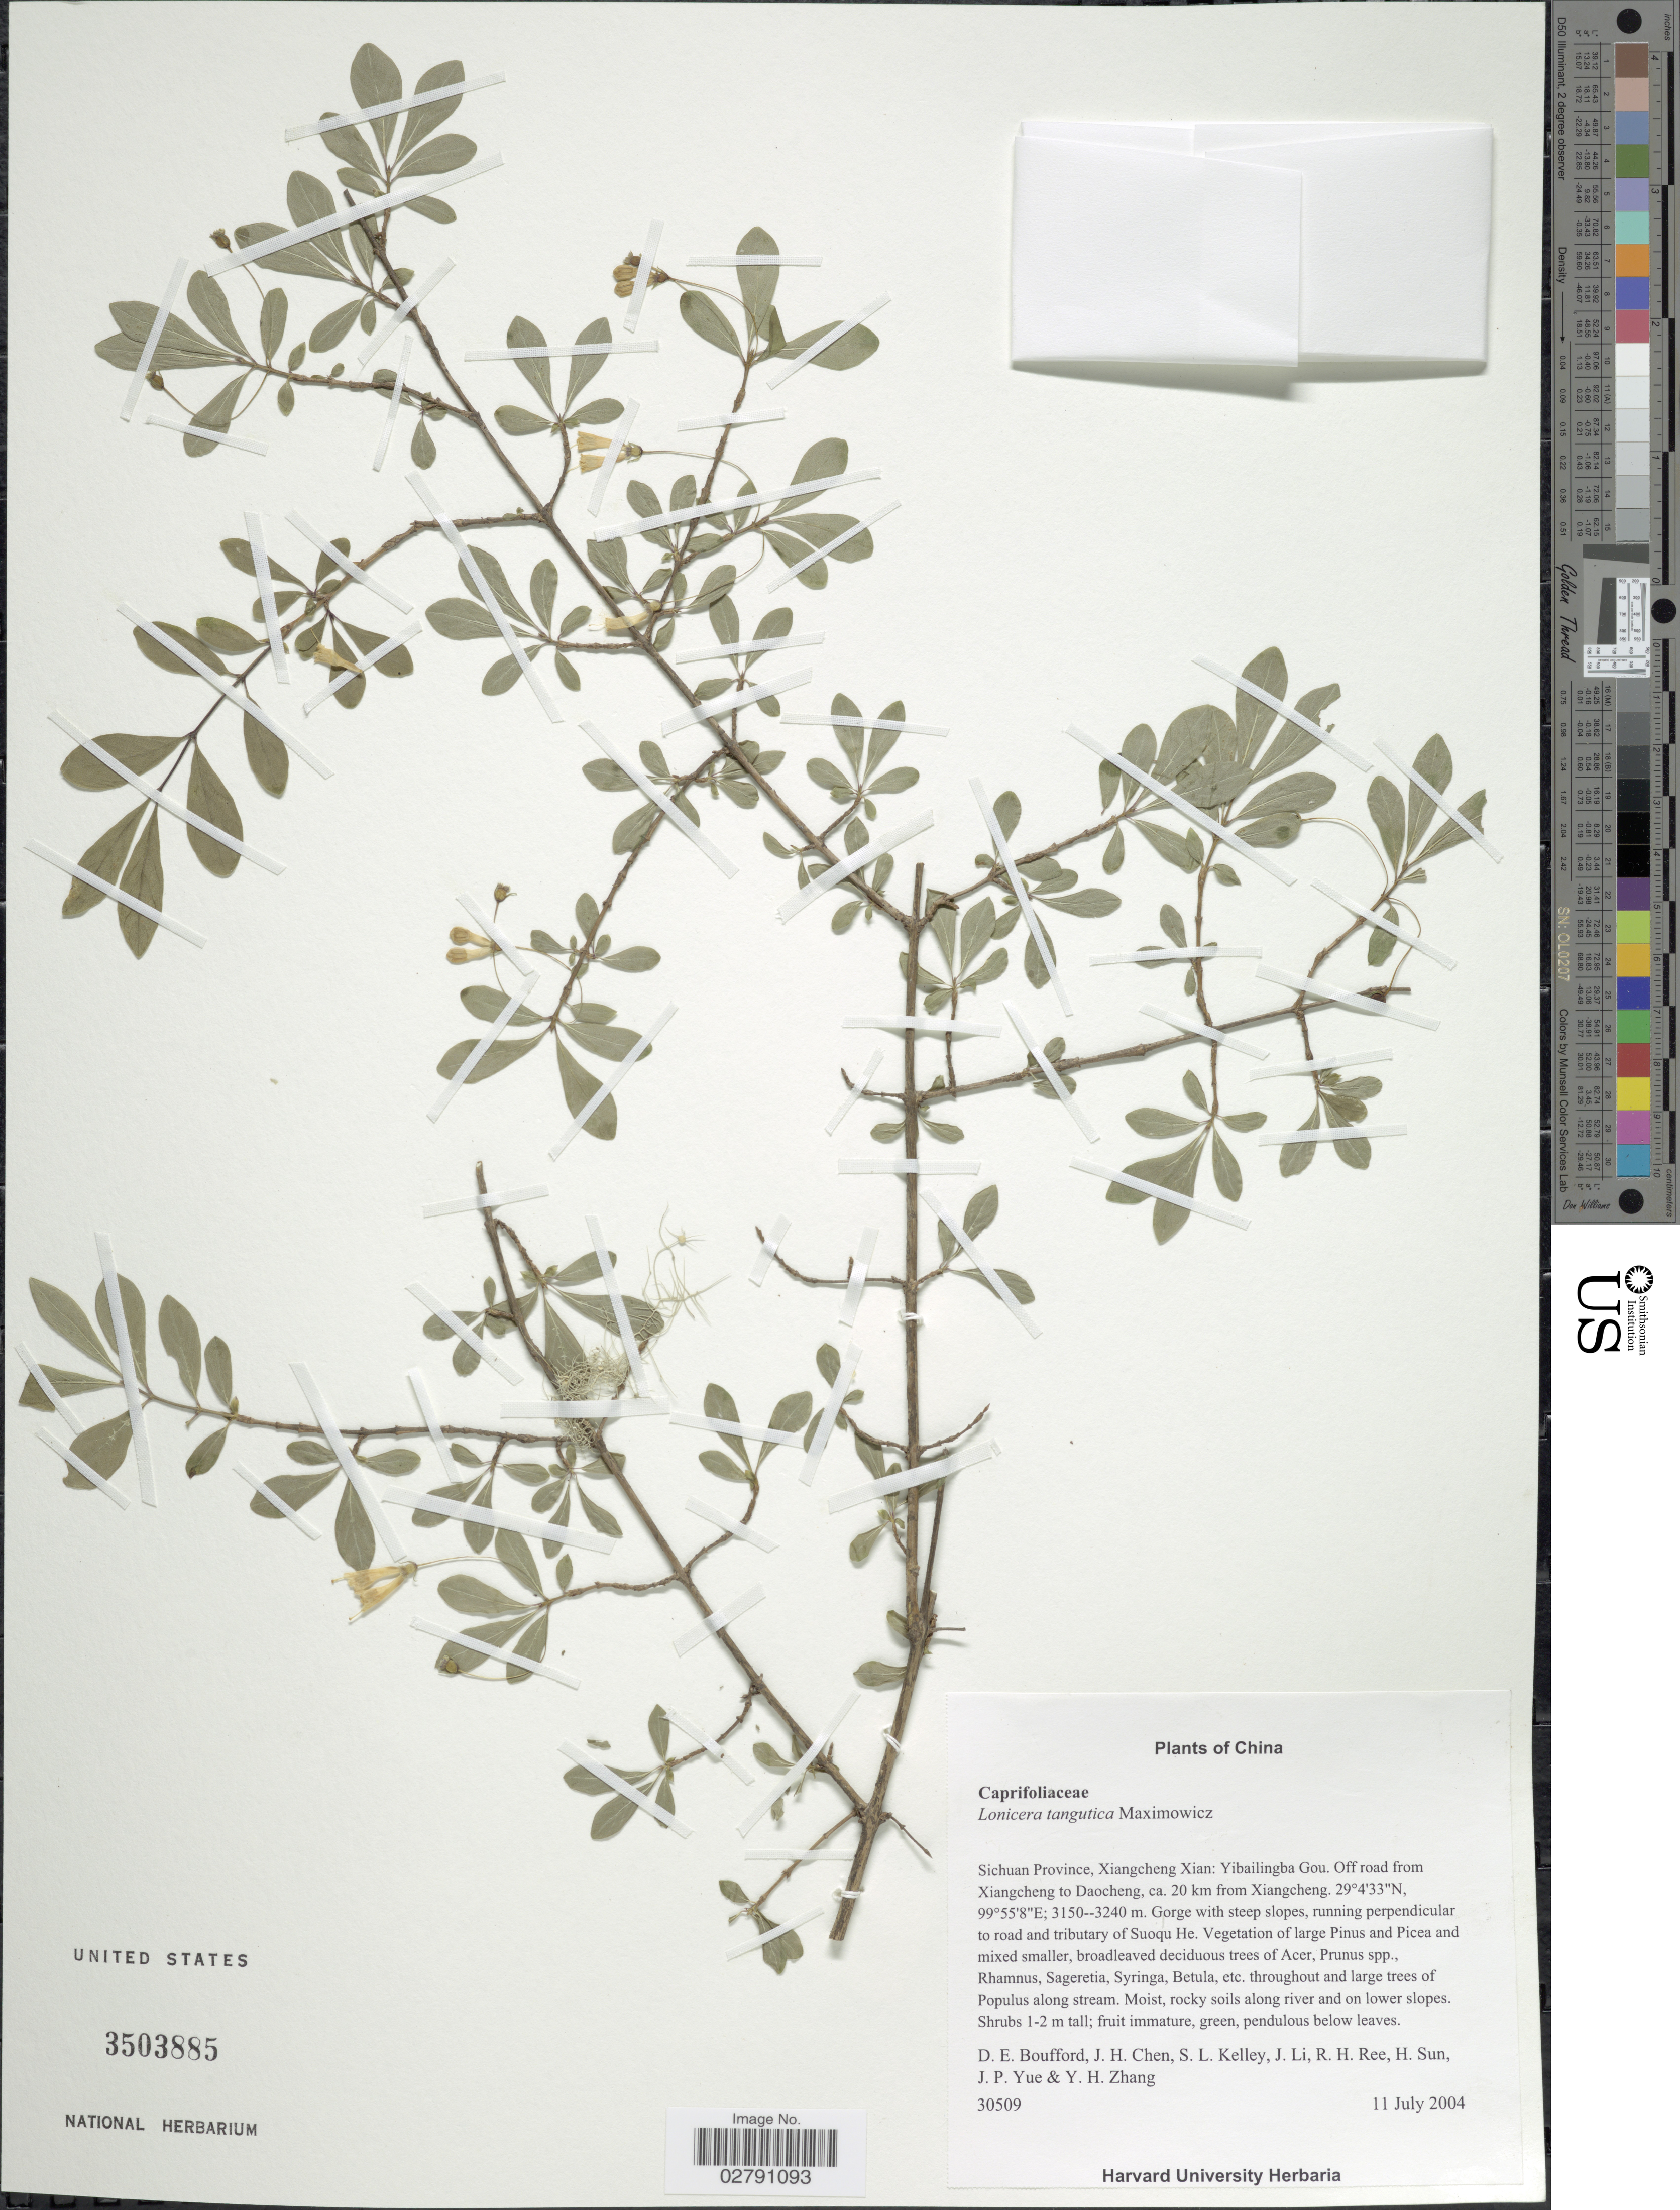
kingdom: Plantae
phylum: Tracheophyta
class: Magnoliopsida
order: Dipsacales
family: Caprifoliaceae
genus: Lonicera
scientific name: Lonicera tangutica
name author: Maxim.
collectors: D. E. Boufford, J. H. Chen, S. Kelley, J. Li & et al.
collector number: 30509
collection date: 2004-07-11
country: China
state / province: Sichuan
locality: Xiangcheng Xian: Yibailingba Gou. Off road from Xiangcheng to Daocheng, ca. 20 km from Xiangcheng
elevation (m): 3150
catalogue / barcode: US 3503885